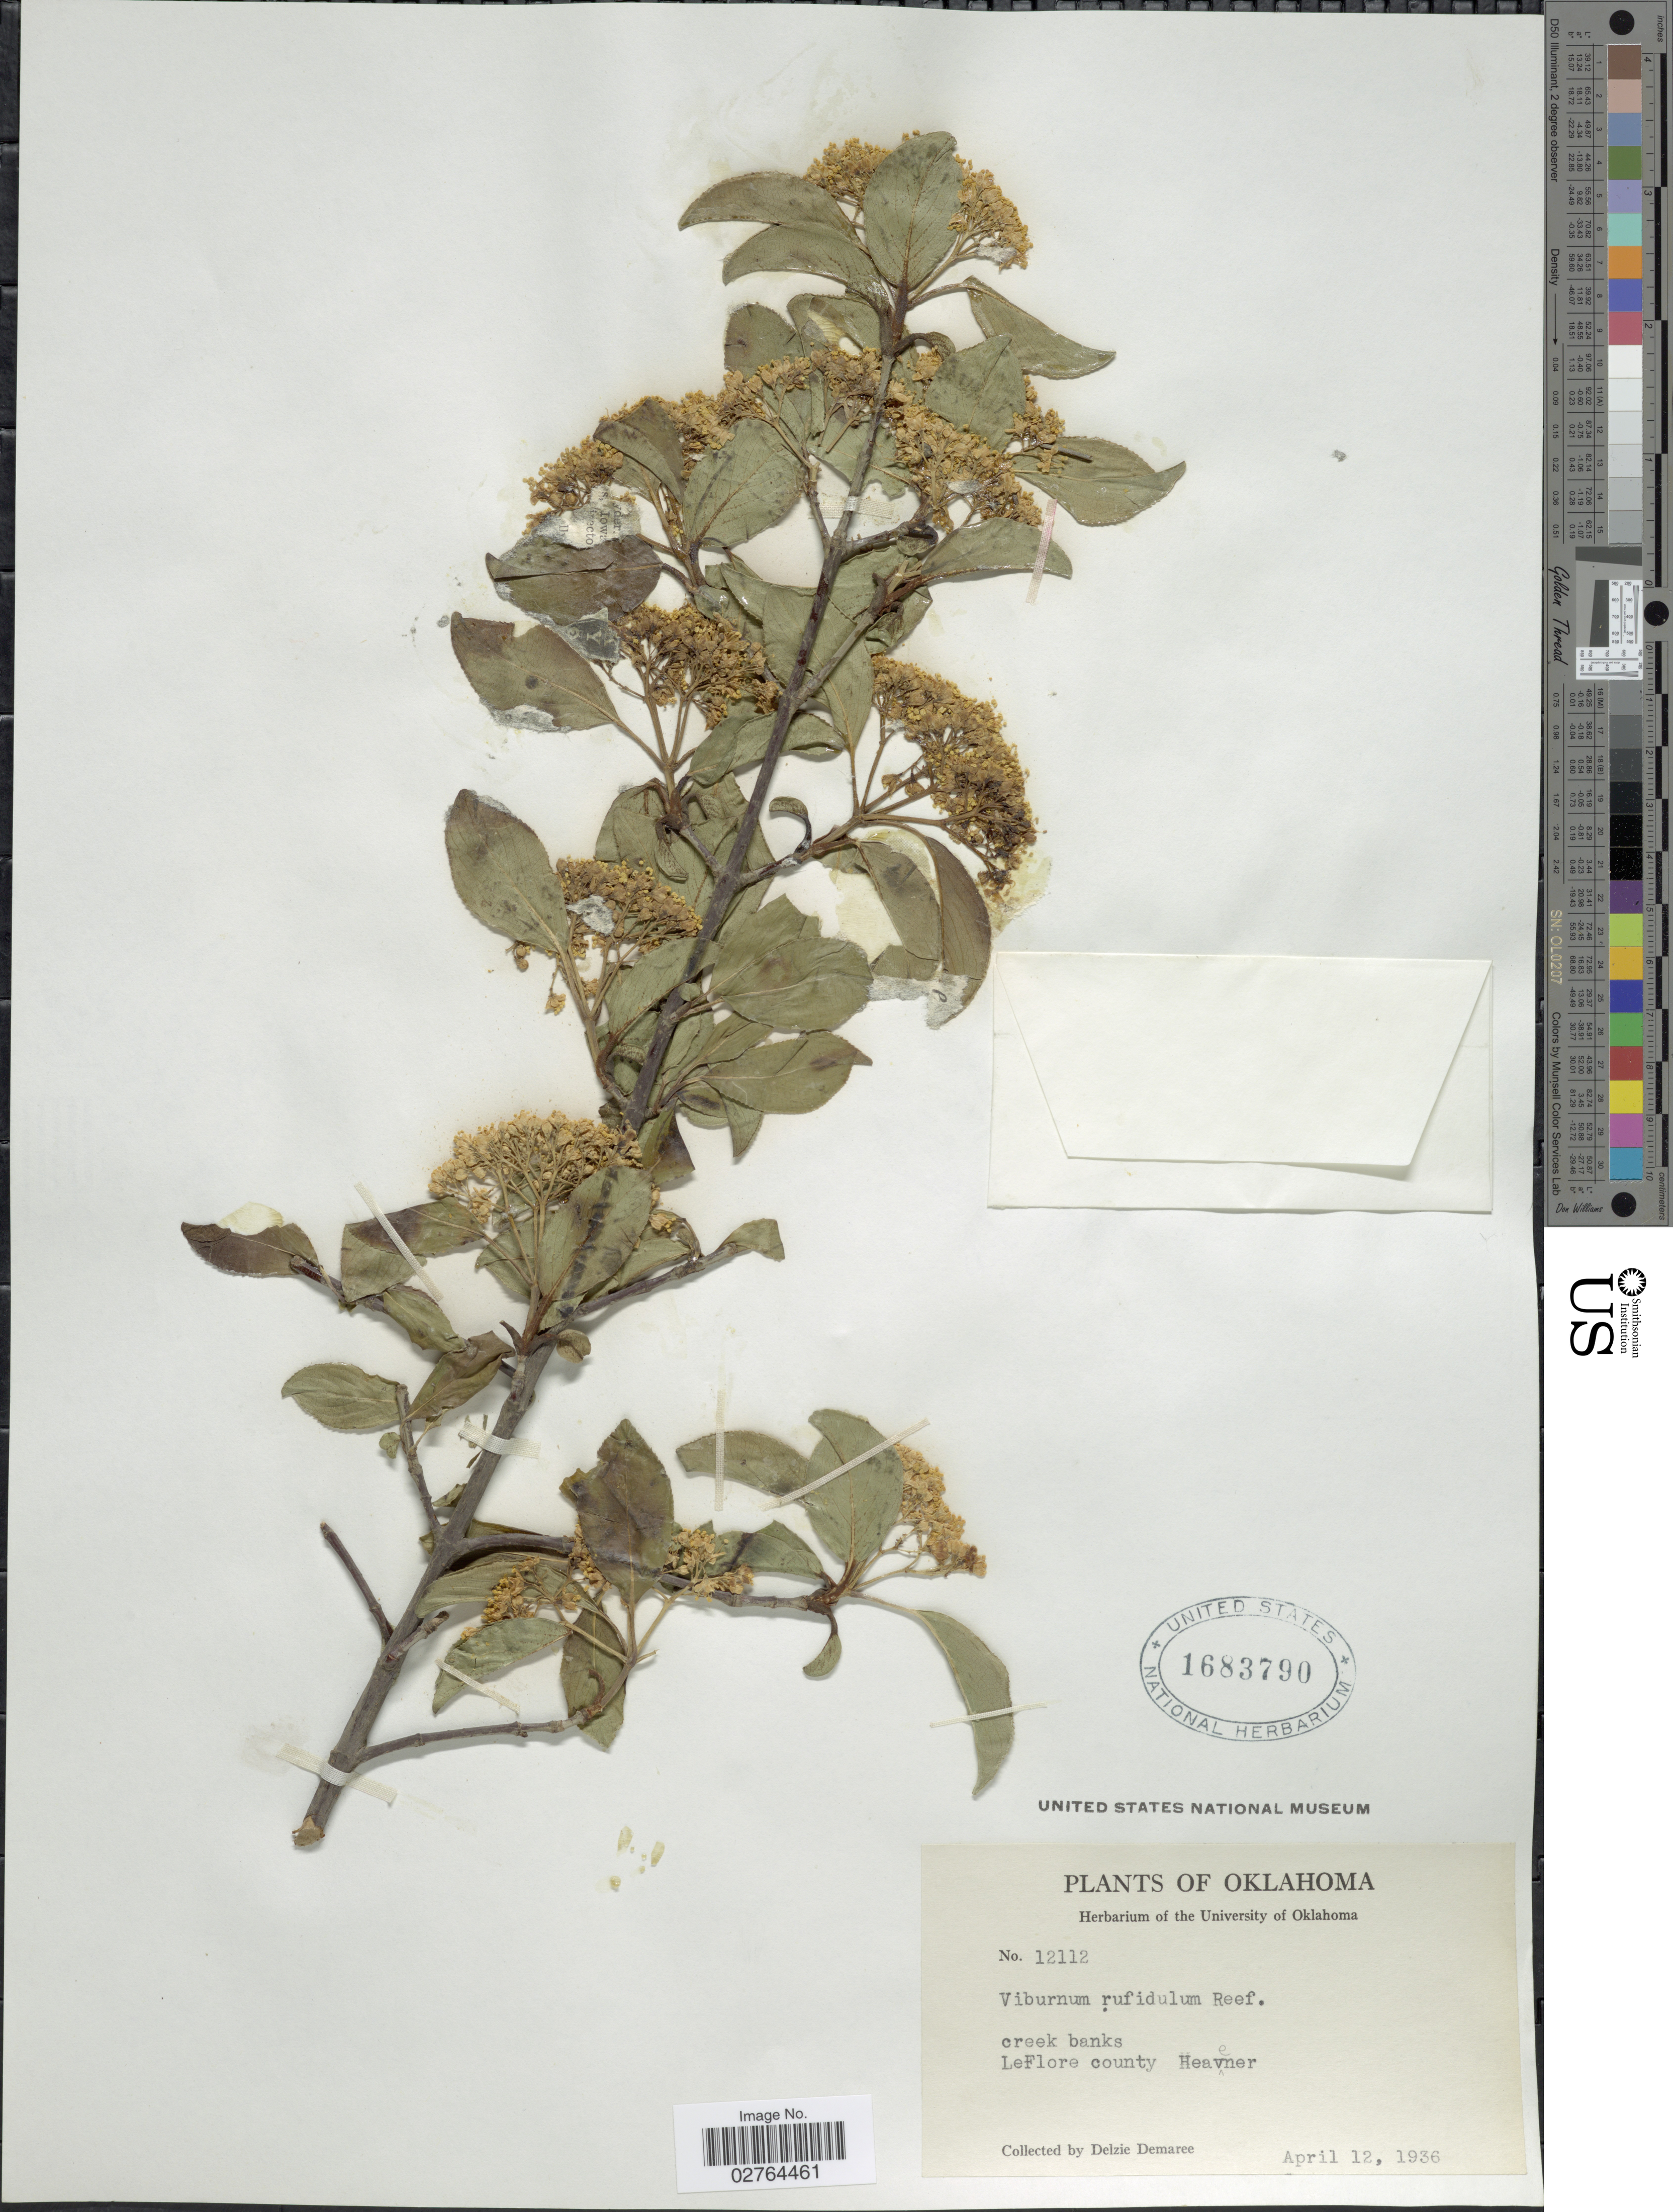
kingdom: Plantae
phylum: Tracheophyta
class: Magnoliopsida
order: Dipsacales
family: Viburnaceae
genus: Viburnum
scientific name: Viburnum rufidulum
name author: Raf.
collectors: D. Demaree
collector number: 12112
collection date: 1936-04-12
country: United States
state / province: Oklahoma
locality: LeFlore county Heavener.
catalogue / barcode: US 1683790